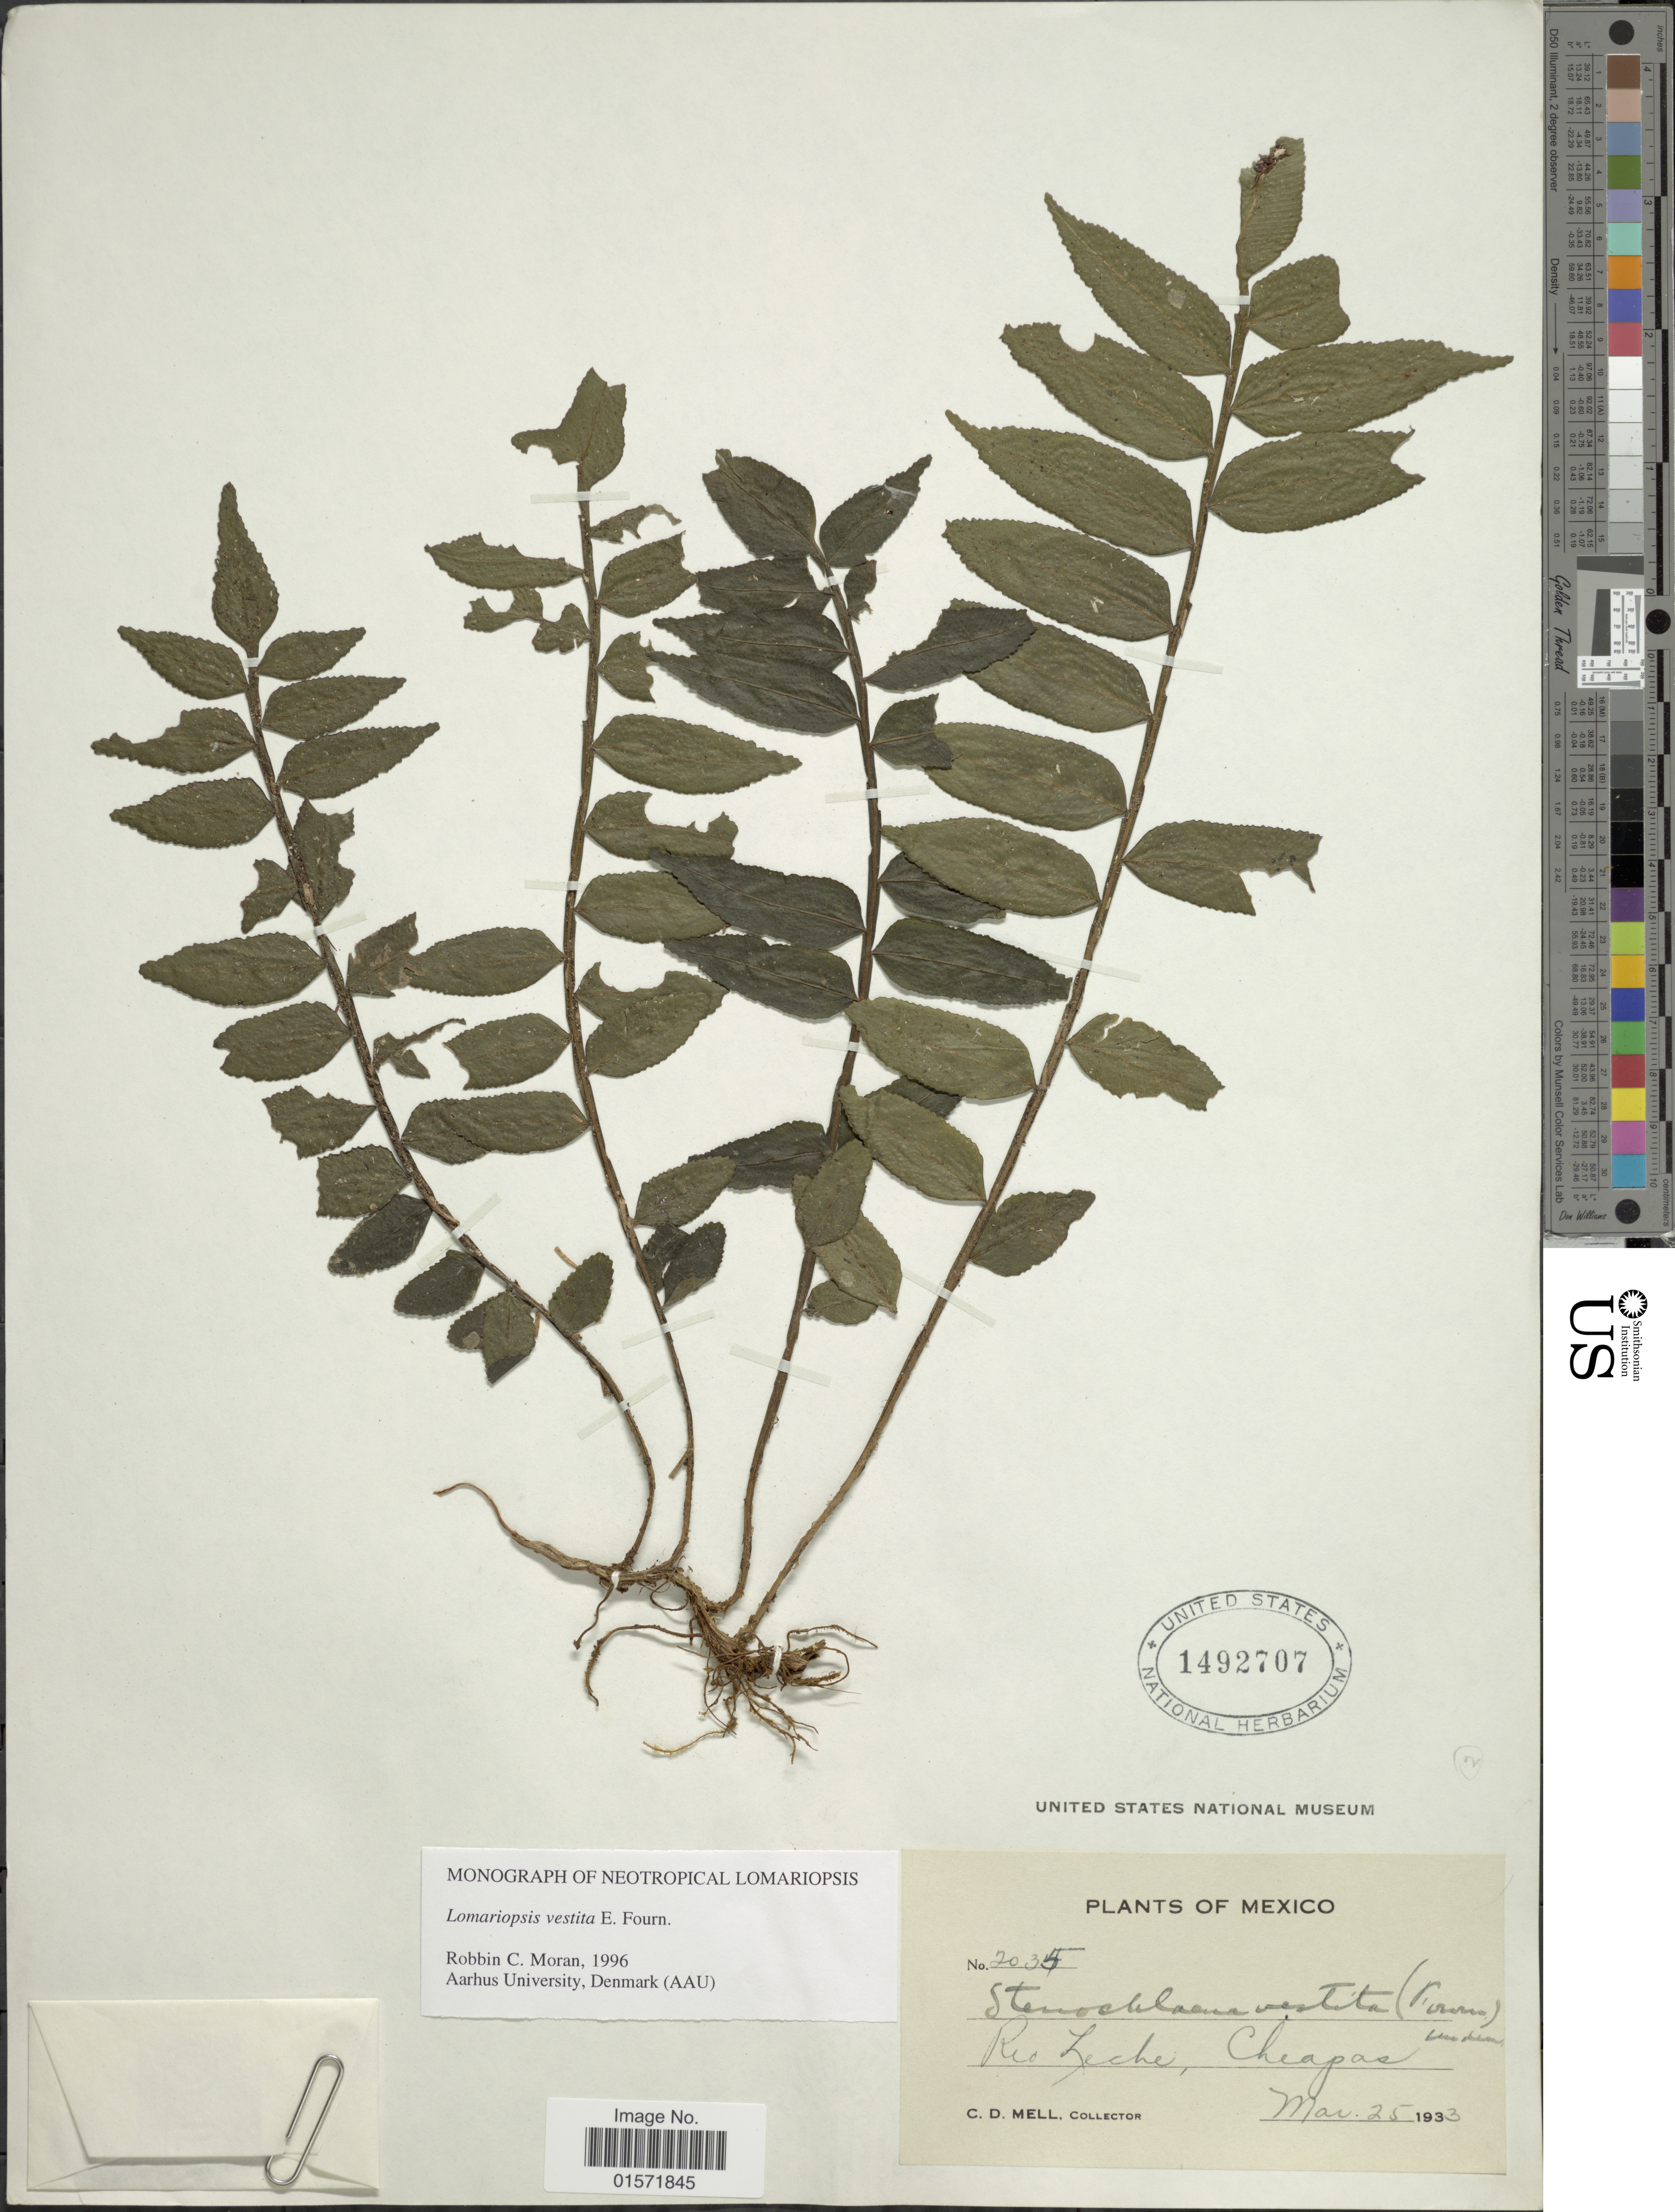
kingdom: Plantae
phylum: Tracheophyta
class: Polypodiopsida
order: Polypodiales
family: Lomariopsidaceae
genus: Lomariopsis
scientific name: Lomariopsis vestita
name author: E. Fourn.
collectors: C. D. Mell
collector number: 2035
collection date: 1933-03-25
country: Mexico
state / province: Chiapas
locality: Rio Leche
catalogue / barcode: US 1492707